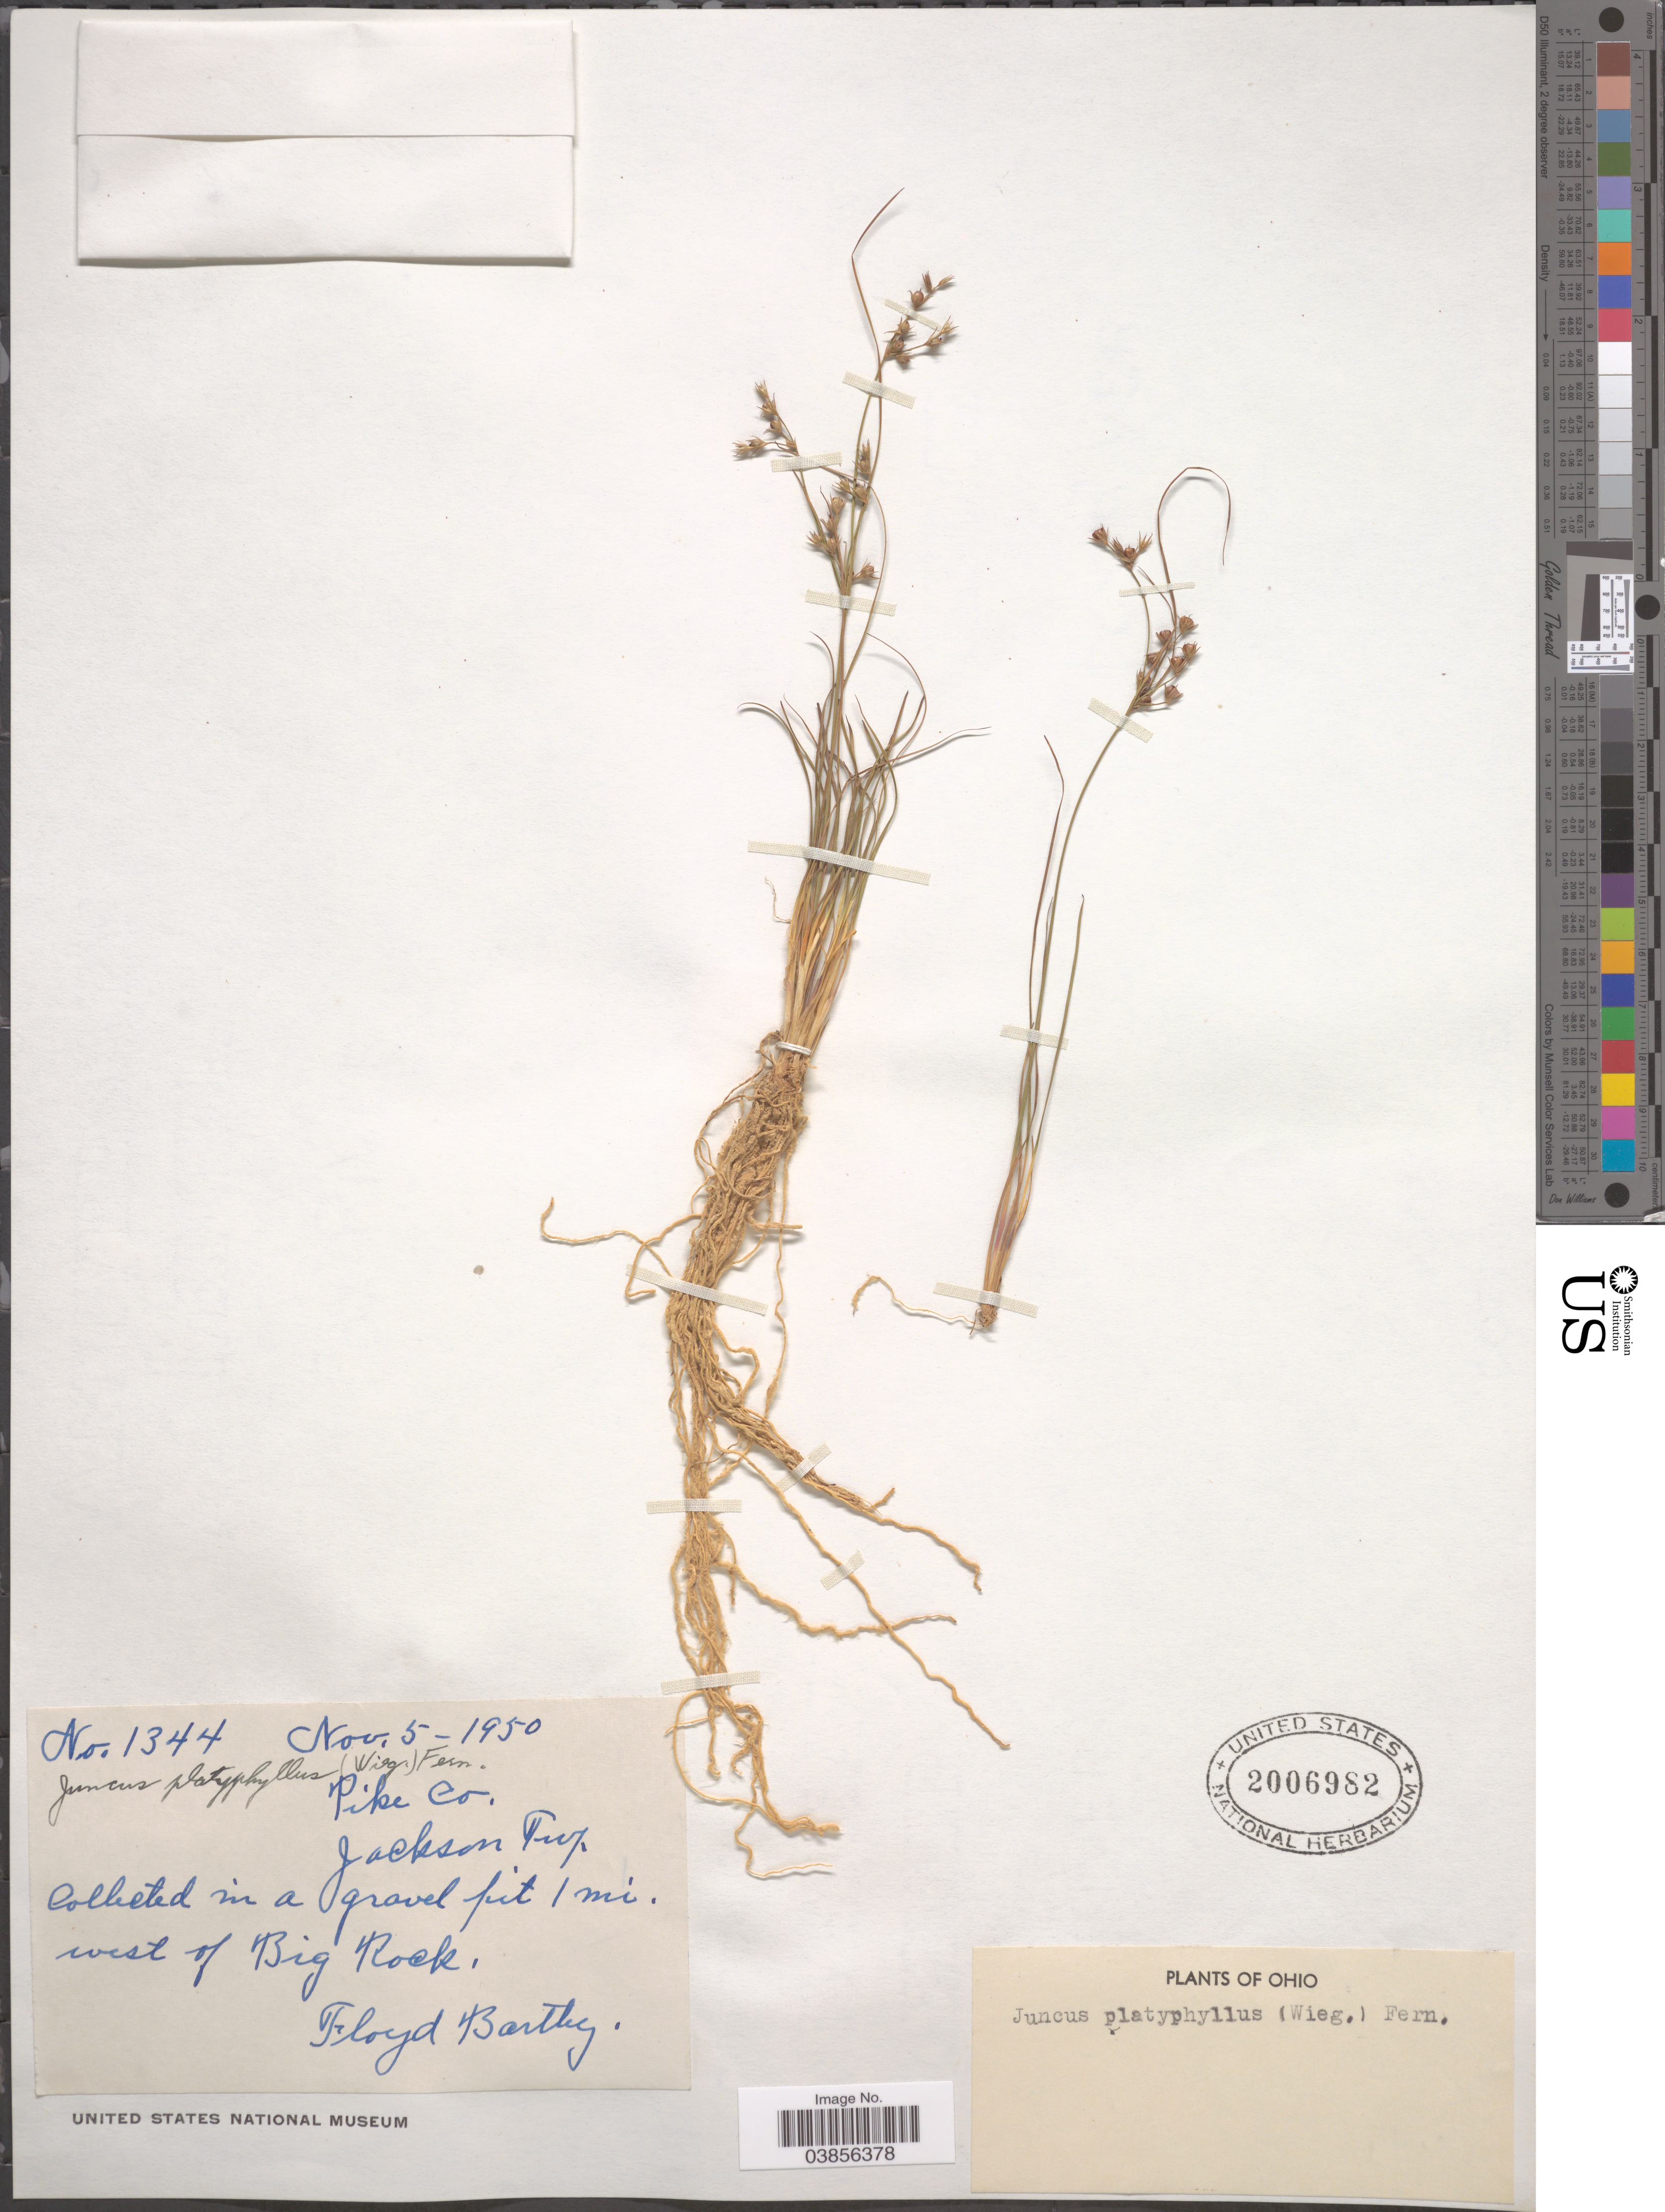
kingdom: Plantae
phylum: Tracheophyta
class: Liliopsida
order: Poales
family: Juncaceae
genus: Juncus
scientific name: Juncus platyphyllus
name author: (Wiegand) Fernald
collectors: F. Bartley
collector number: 1344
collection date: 1950-11-05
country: United States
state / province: Ohio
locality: Pike Co. Jackson Twp. 1 mi. west of Big Rock.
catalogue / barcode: US 2006982